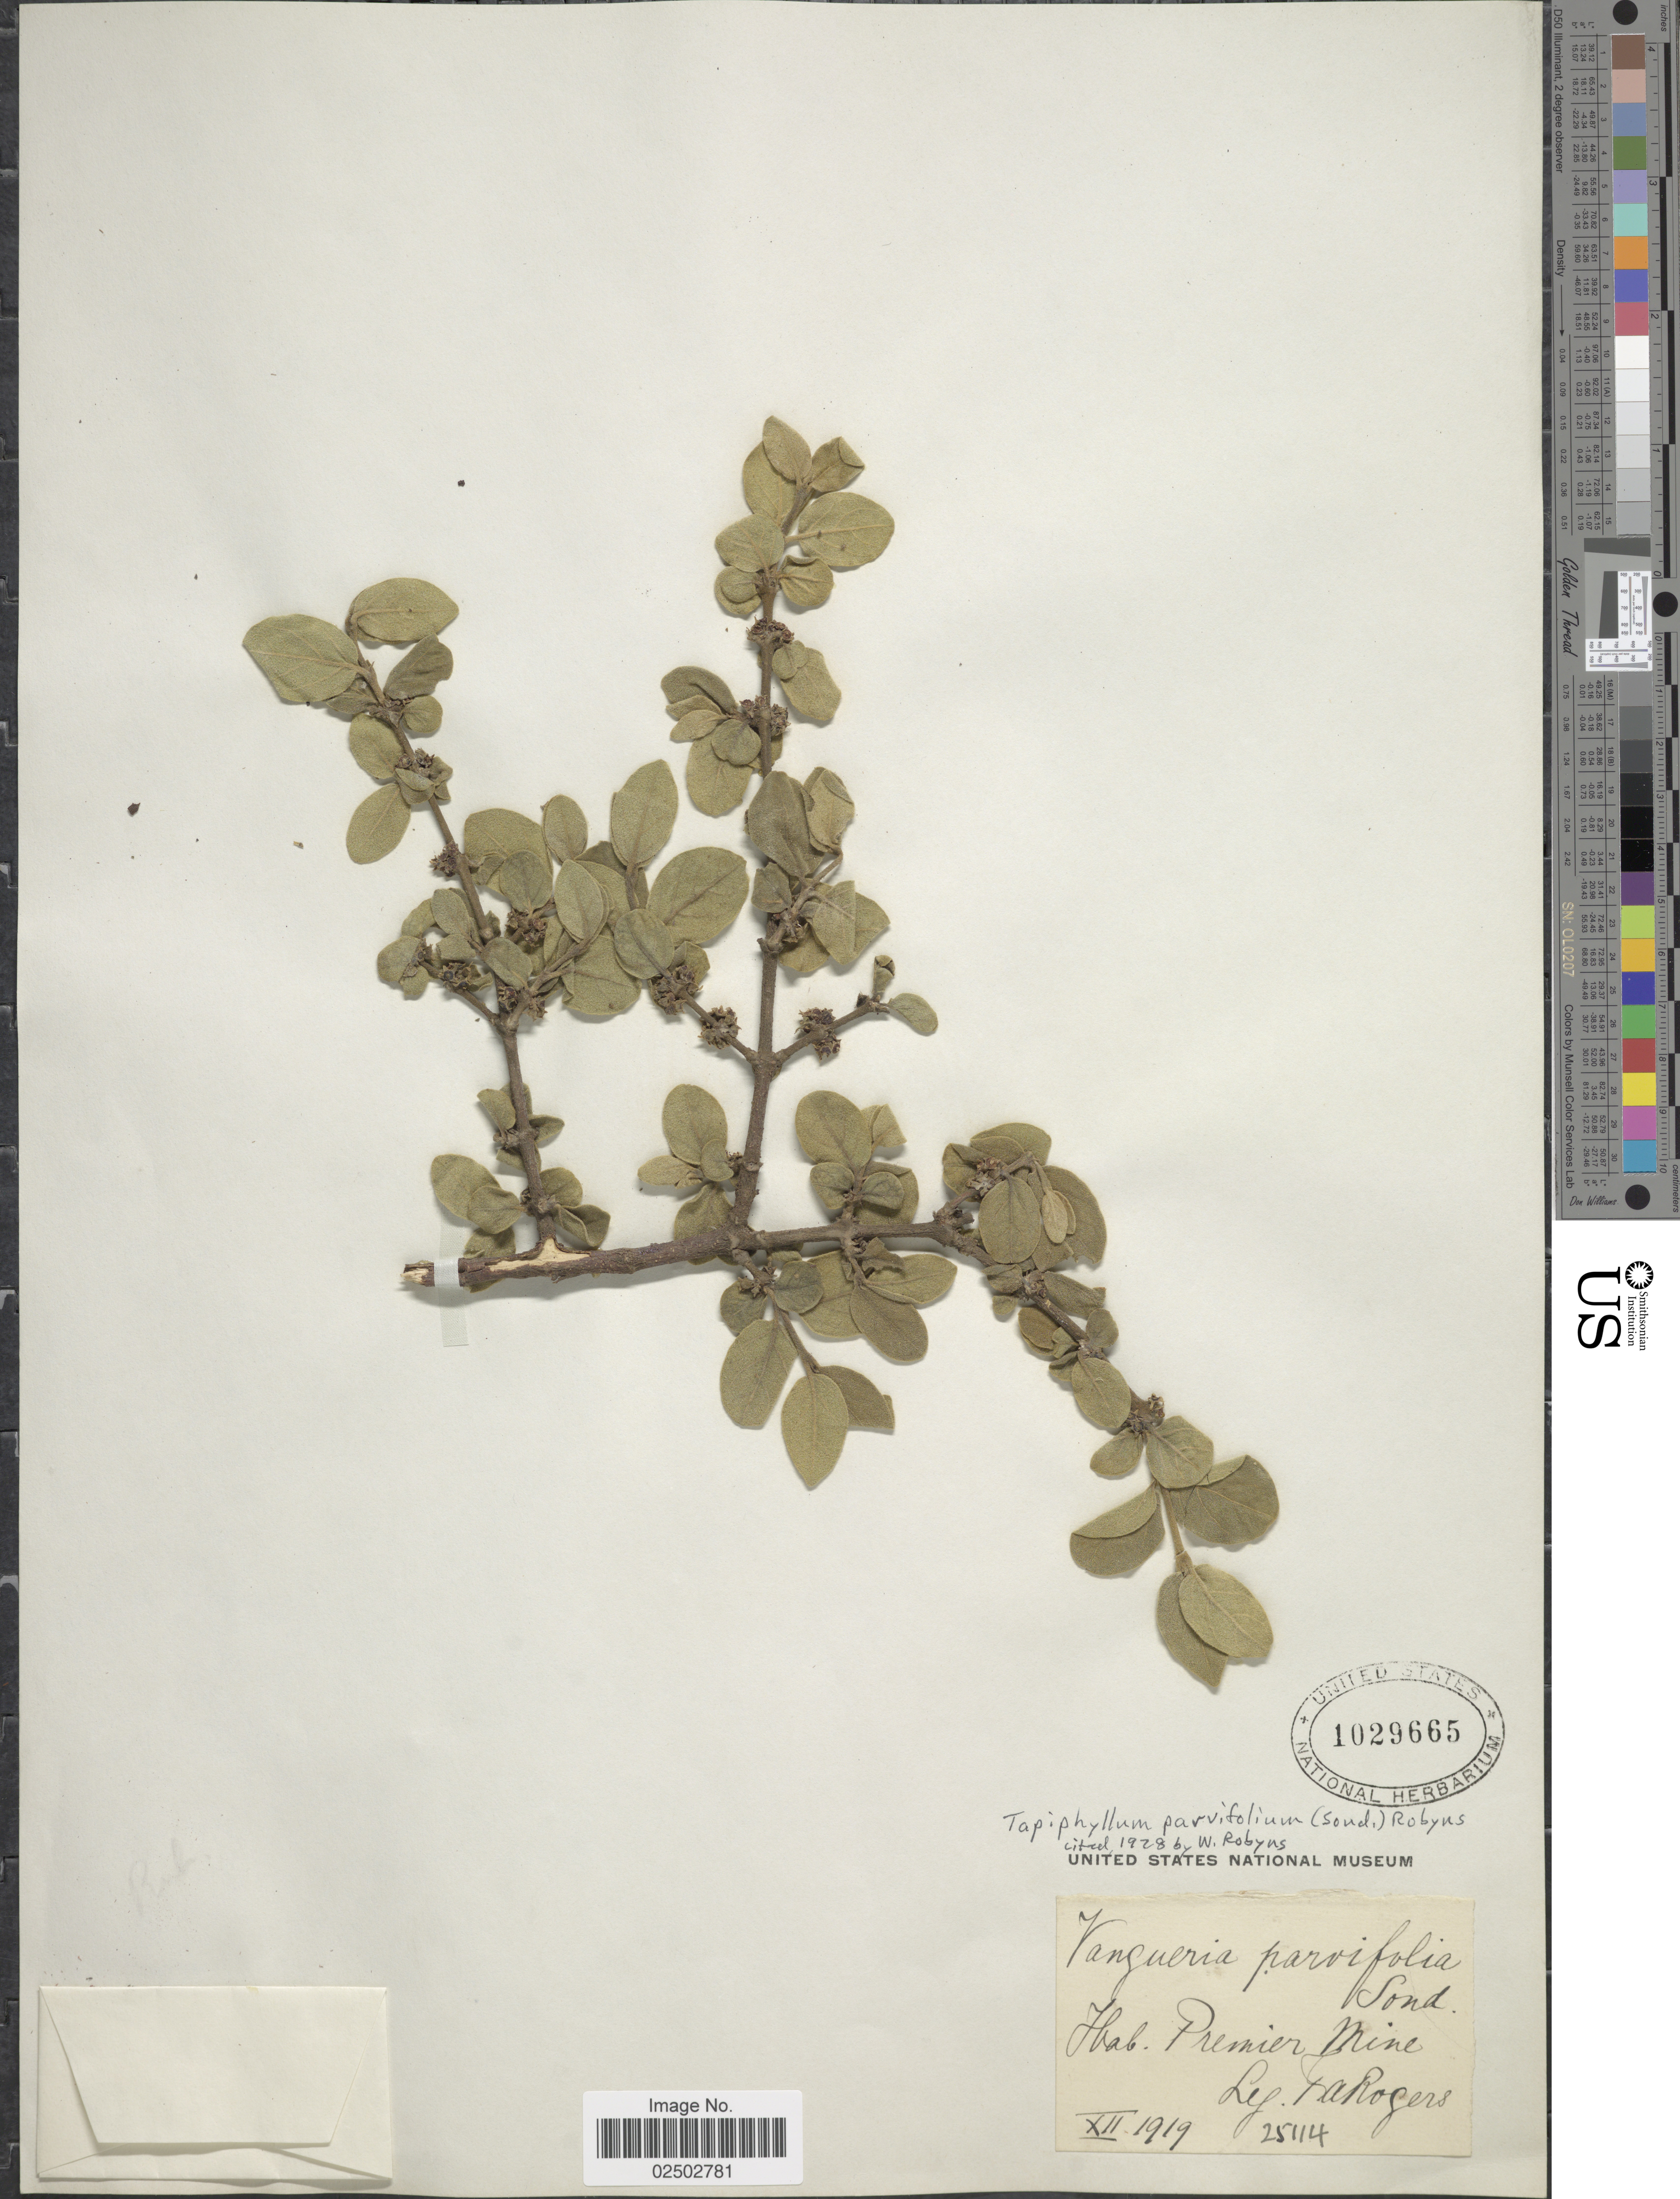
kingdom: Plantae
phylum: Tracheophyta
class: Magnoliopsida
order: Gentianales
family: Rubiaceae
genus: Tapiphyllum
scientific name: Tapiphyllum parvifolium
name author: (Sond.) Robyns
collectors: F. A. Rogers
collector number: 25114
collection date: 1919-12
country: South Africa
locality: Premier Mine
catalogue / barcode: US 1029665